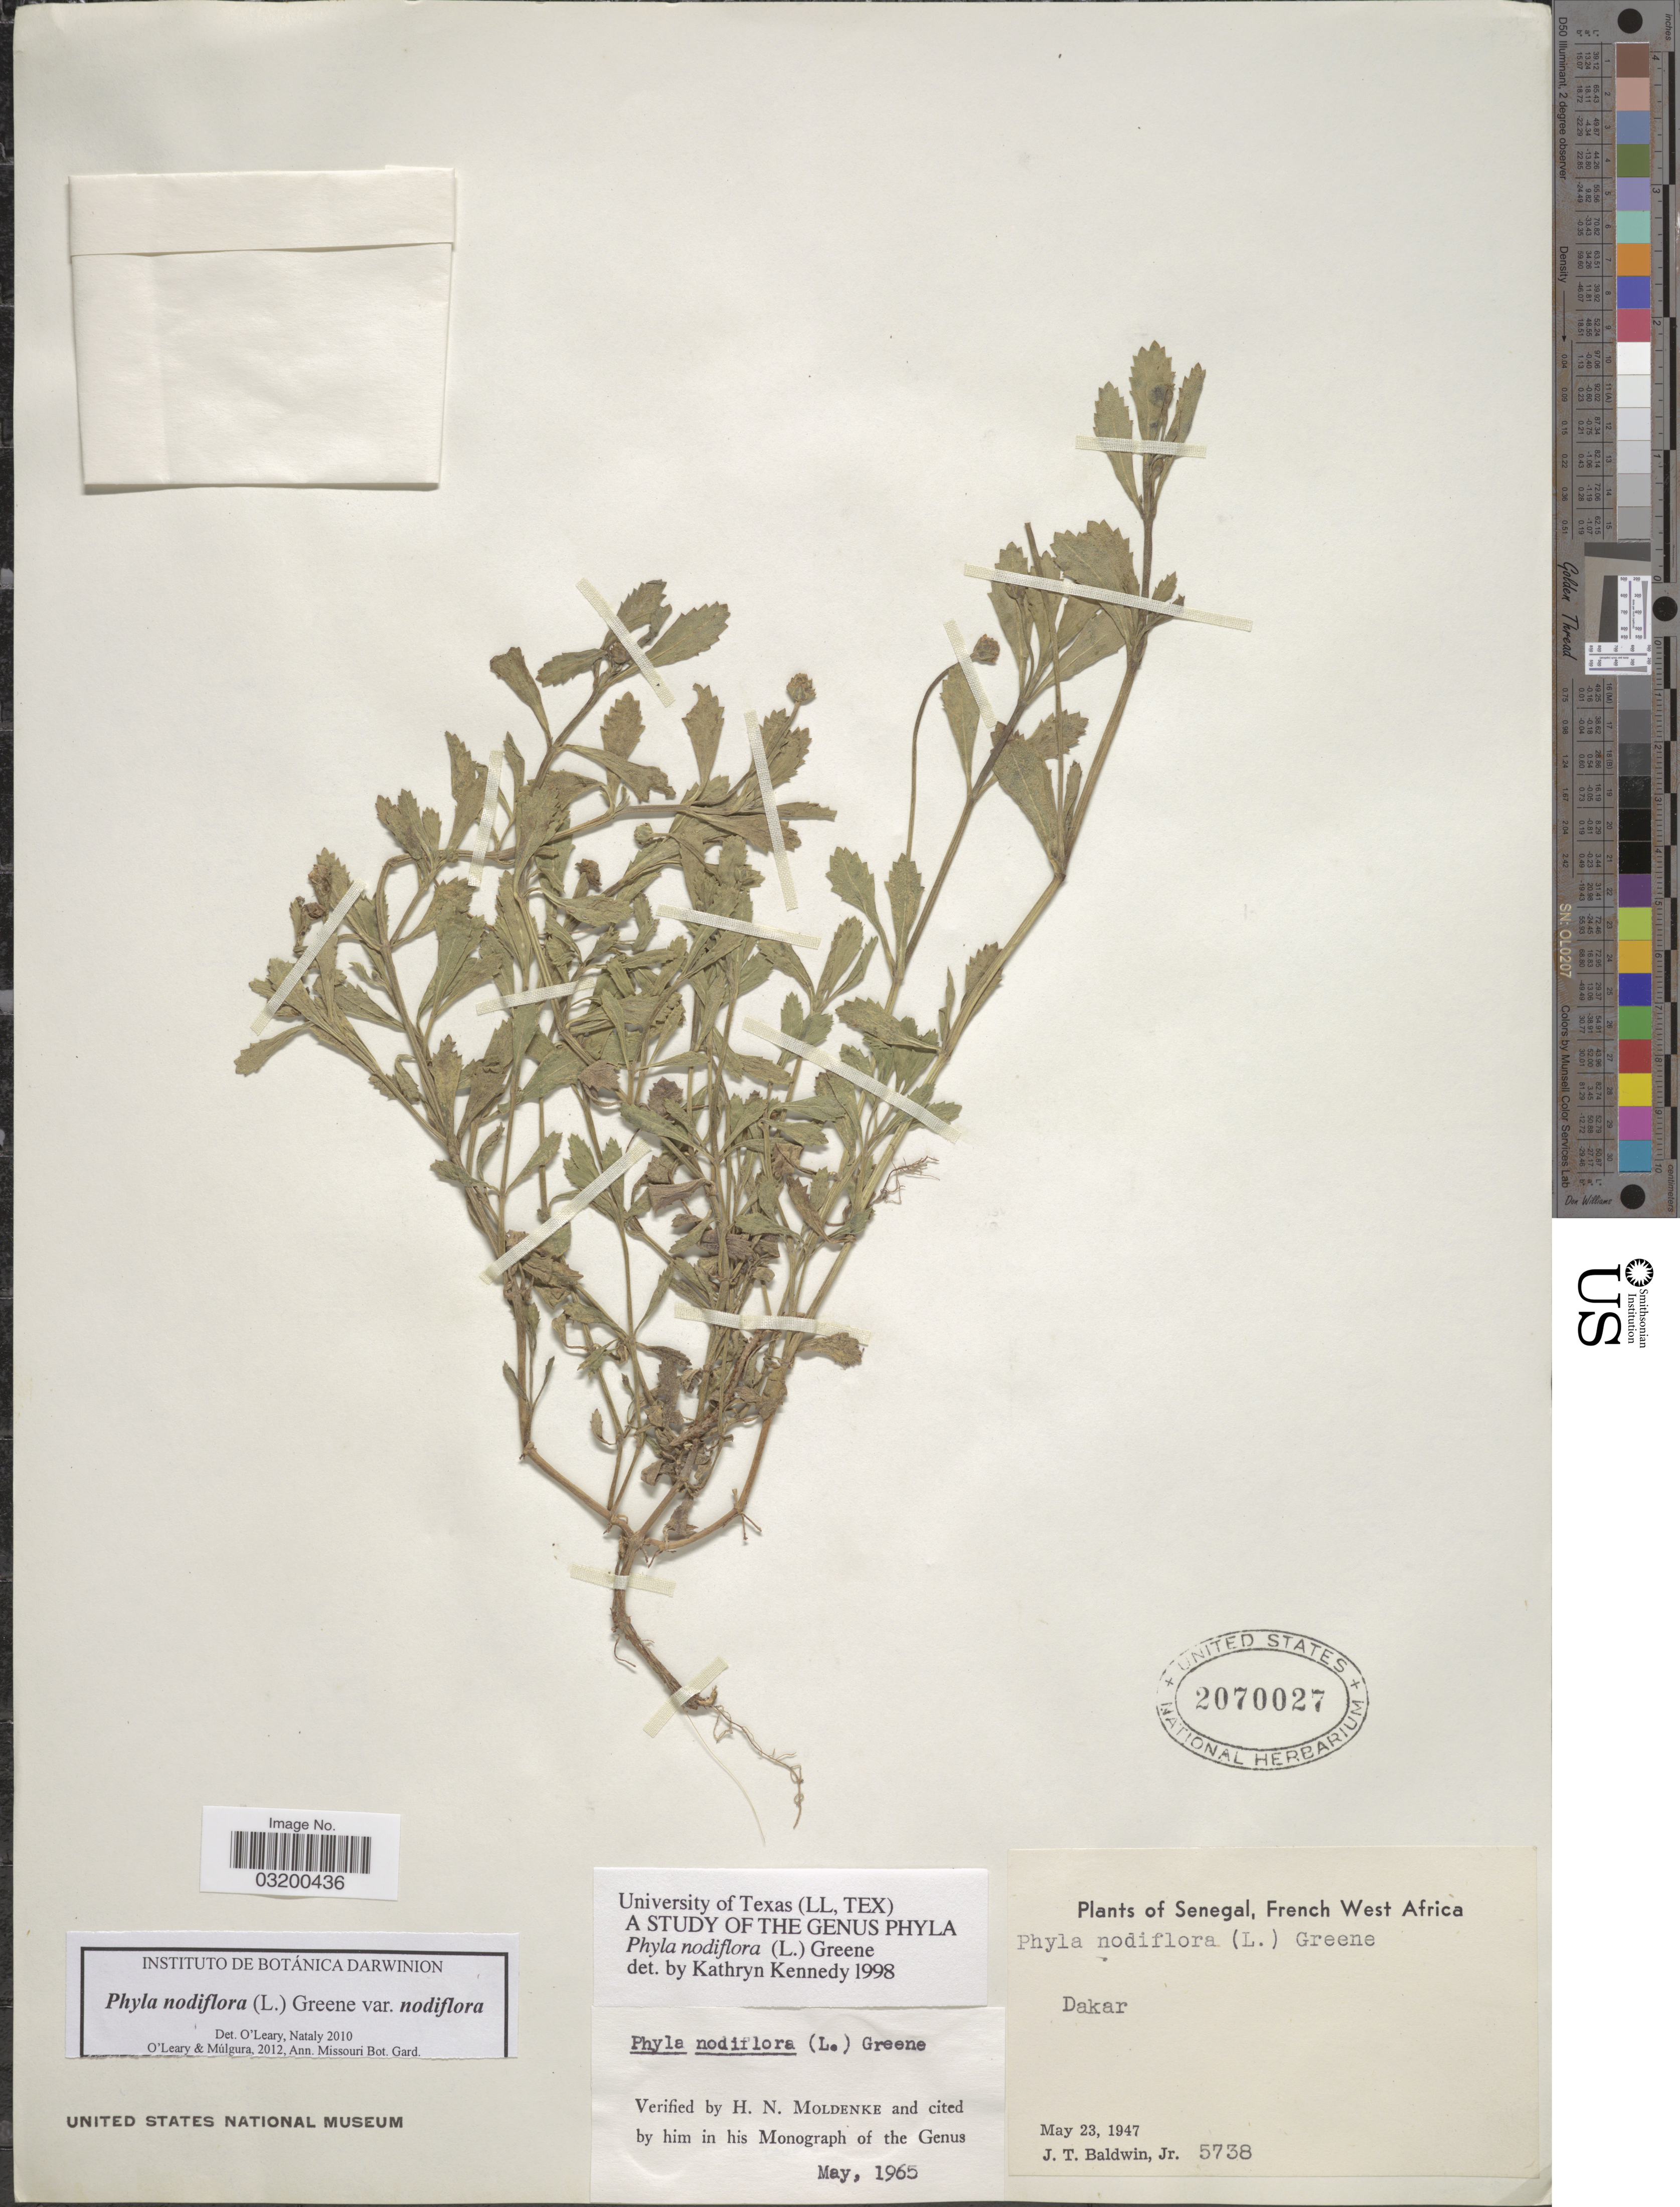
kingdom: Plantae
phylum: Tracheophyta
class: Magnoliopsida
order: Lamiales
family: Verbenaceae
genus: Phyla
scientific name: Phyla nodiflora var. nodiflora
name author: (L.) Greene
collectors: J. T. Baldwin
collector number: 5738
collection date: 1947-05-23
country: Senegal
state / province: Dakar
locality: French West Afrika.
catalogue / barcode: US 2070027